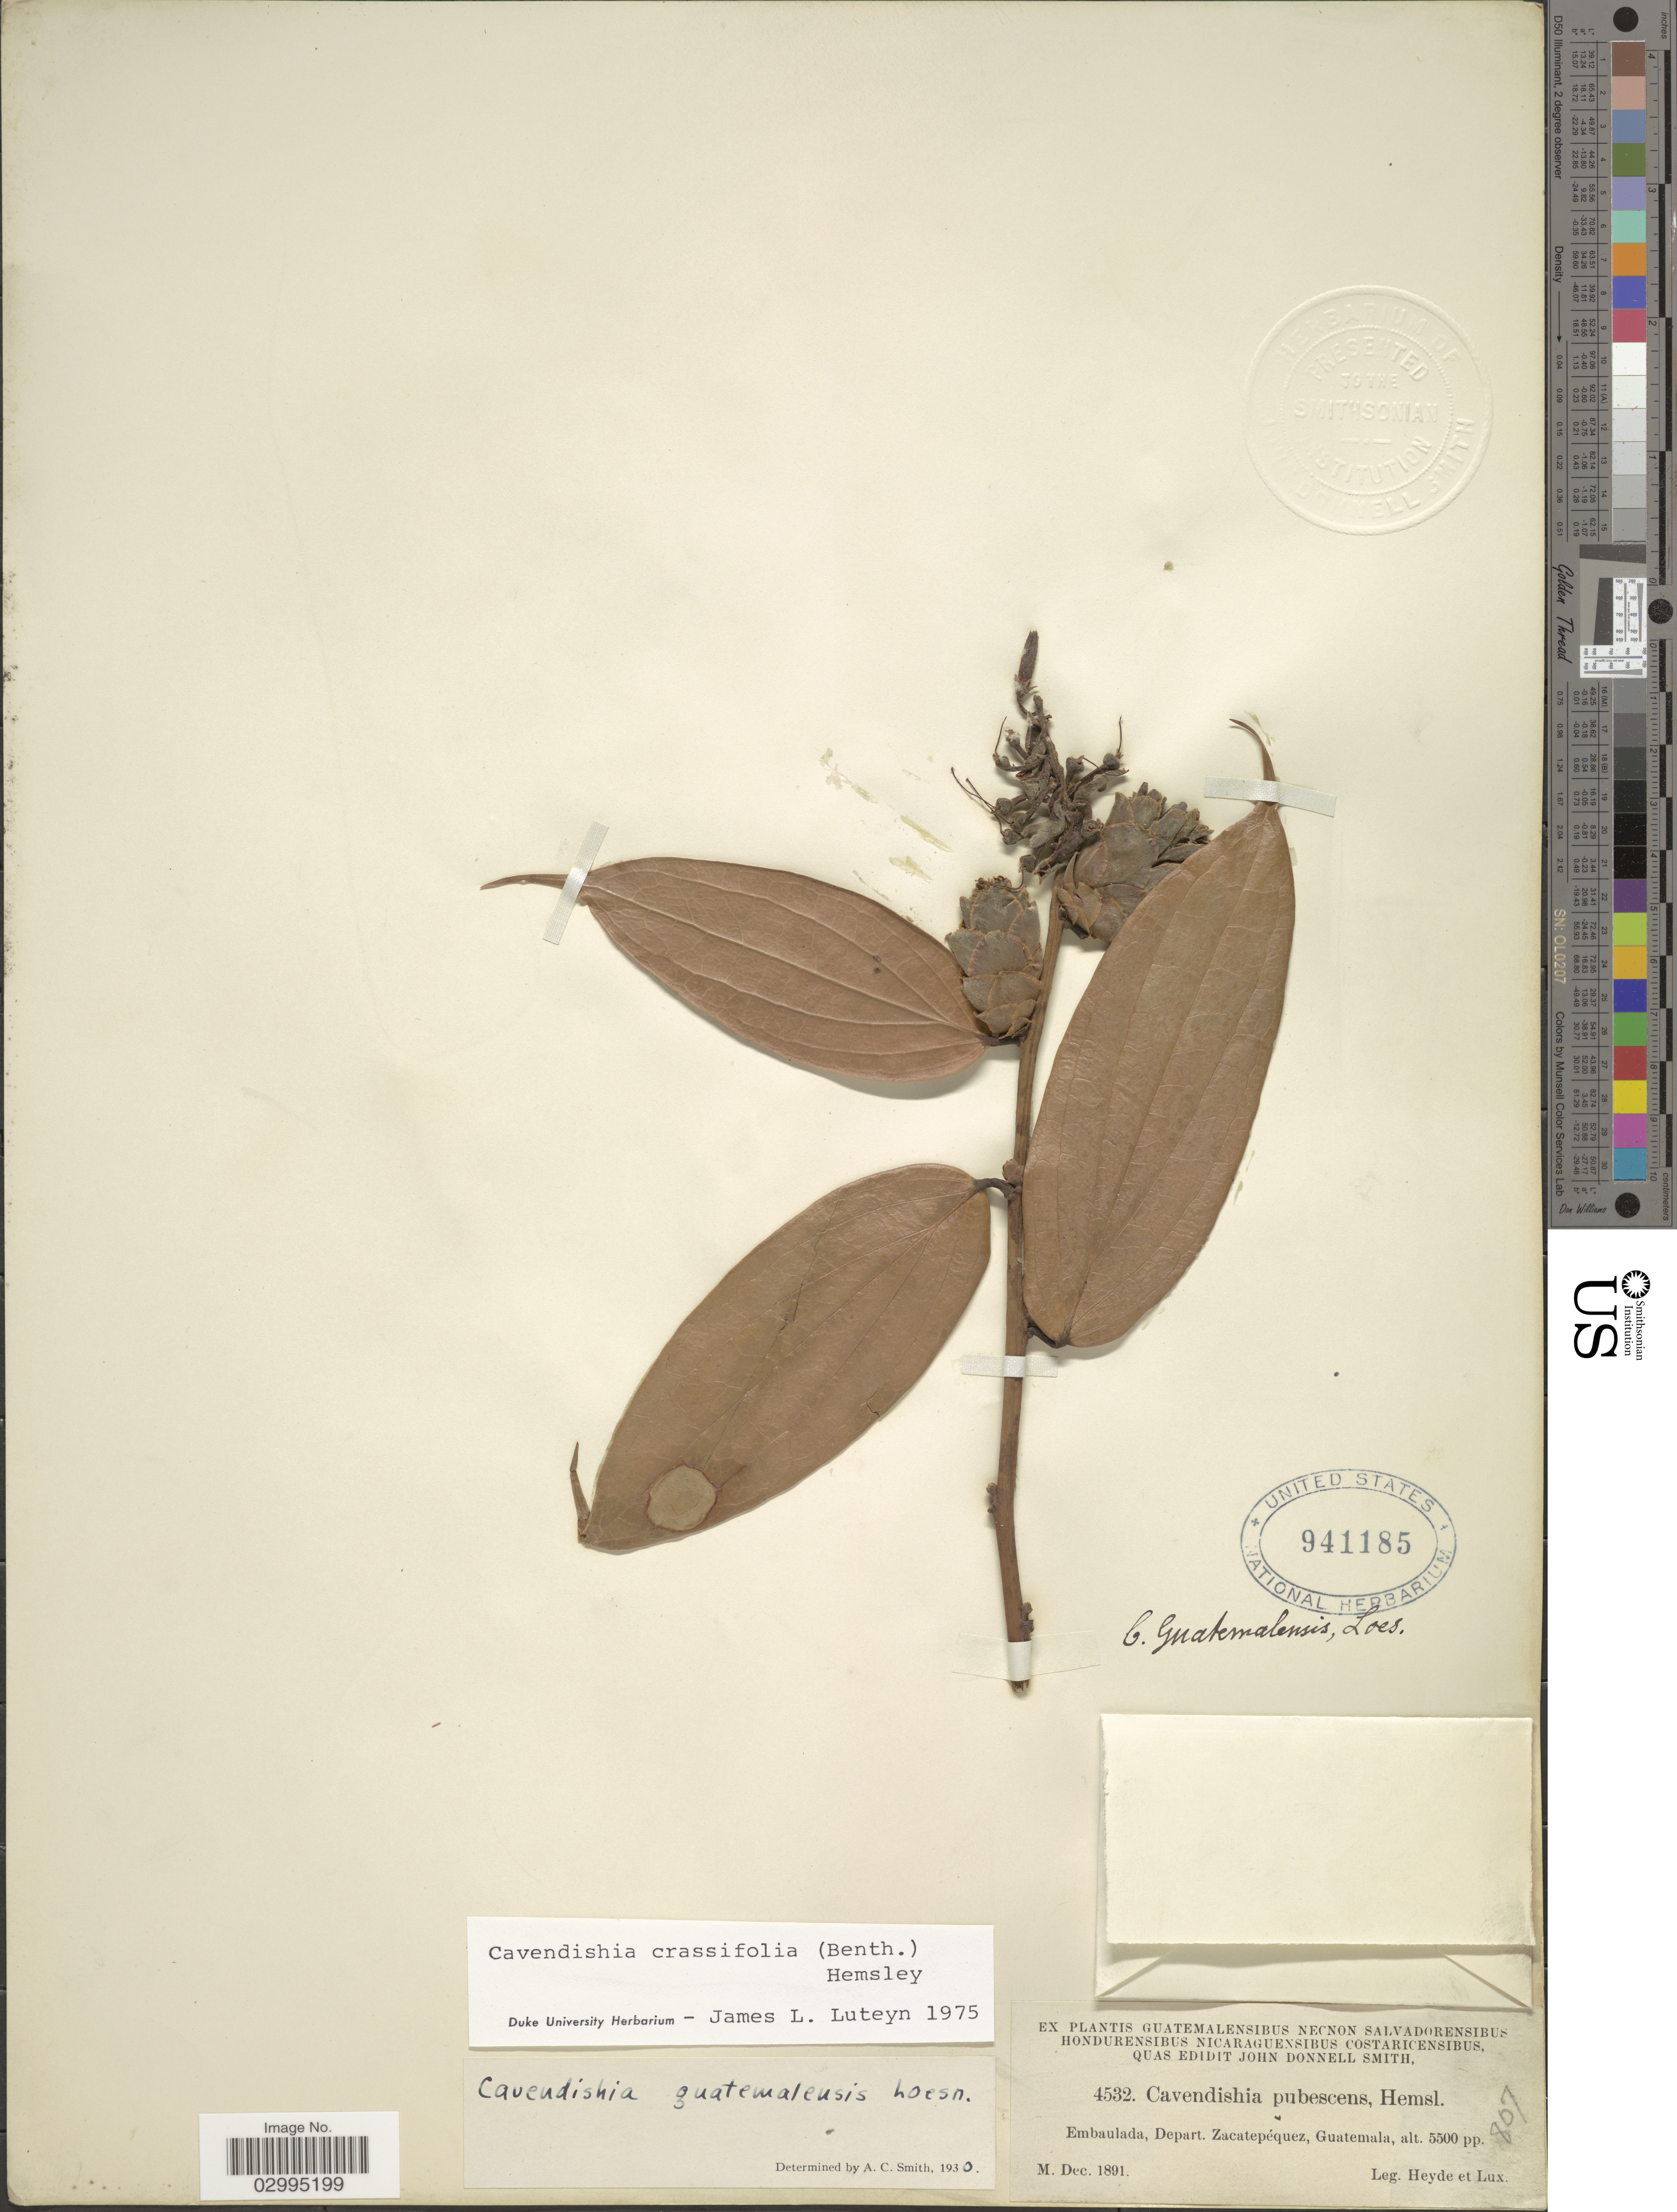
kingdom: Plantae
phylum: Tracheophyta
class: Magnoliopsida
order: Ericales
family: Ericaceae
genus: Cavendishia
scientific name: Cavendishia crassifolia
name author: (Benth.) Hemsl.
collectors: Heyde & Lux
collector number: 4532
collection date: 1891-12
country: Guatemala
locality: Embaulada, Depart. Zacatepéquez.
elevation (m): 1676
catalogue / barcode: US 941185